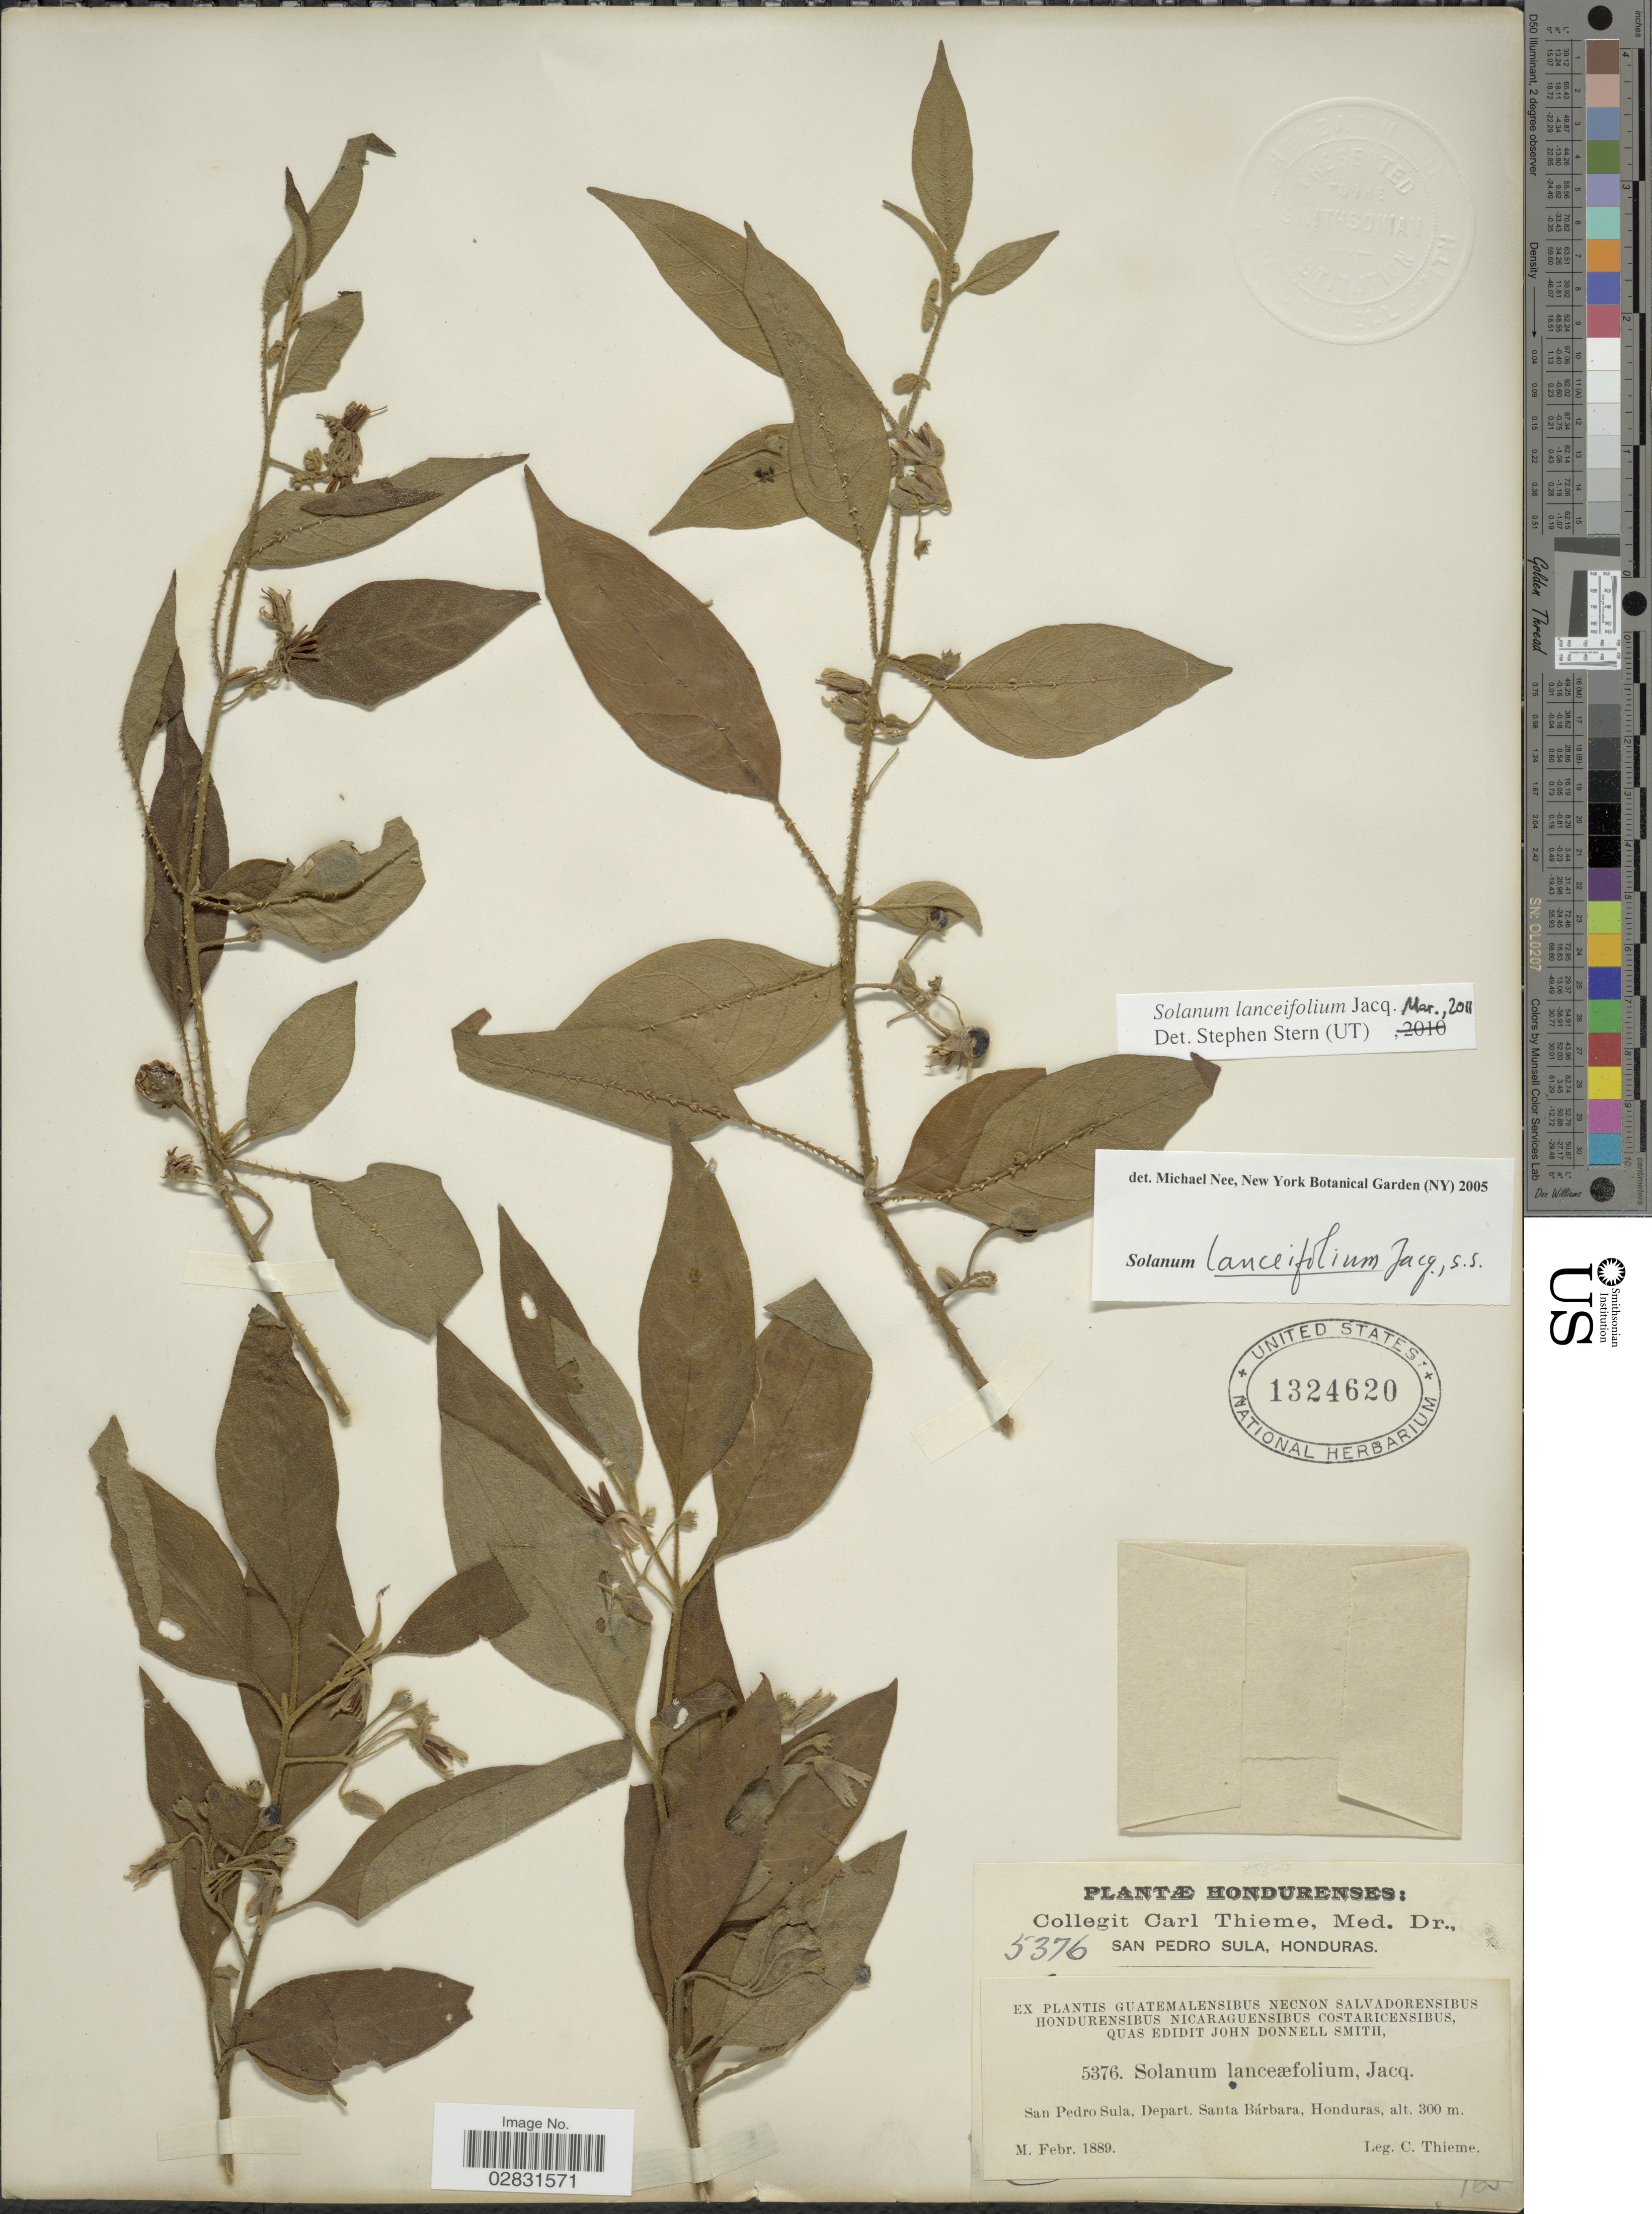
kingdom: Plantae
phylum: Tracheophyta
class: Magnoliopsida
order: Solanales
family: Solanaceae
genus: Solanum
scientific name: Solanum lanceifolium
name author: Jacq.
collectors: C. Thieme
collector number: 5376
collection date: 1889-02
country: Honduras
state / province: Santa Bárbara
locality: San Pedro Sula, Depart. Santa Bárbara.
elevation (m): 300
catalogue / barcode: US 1324620